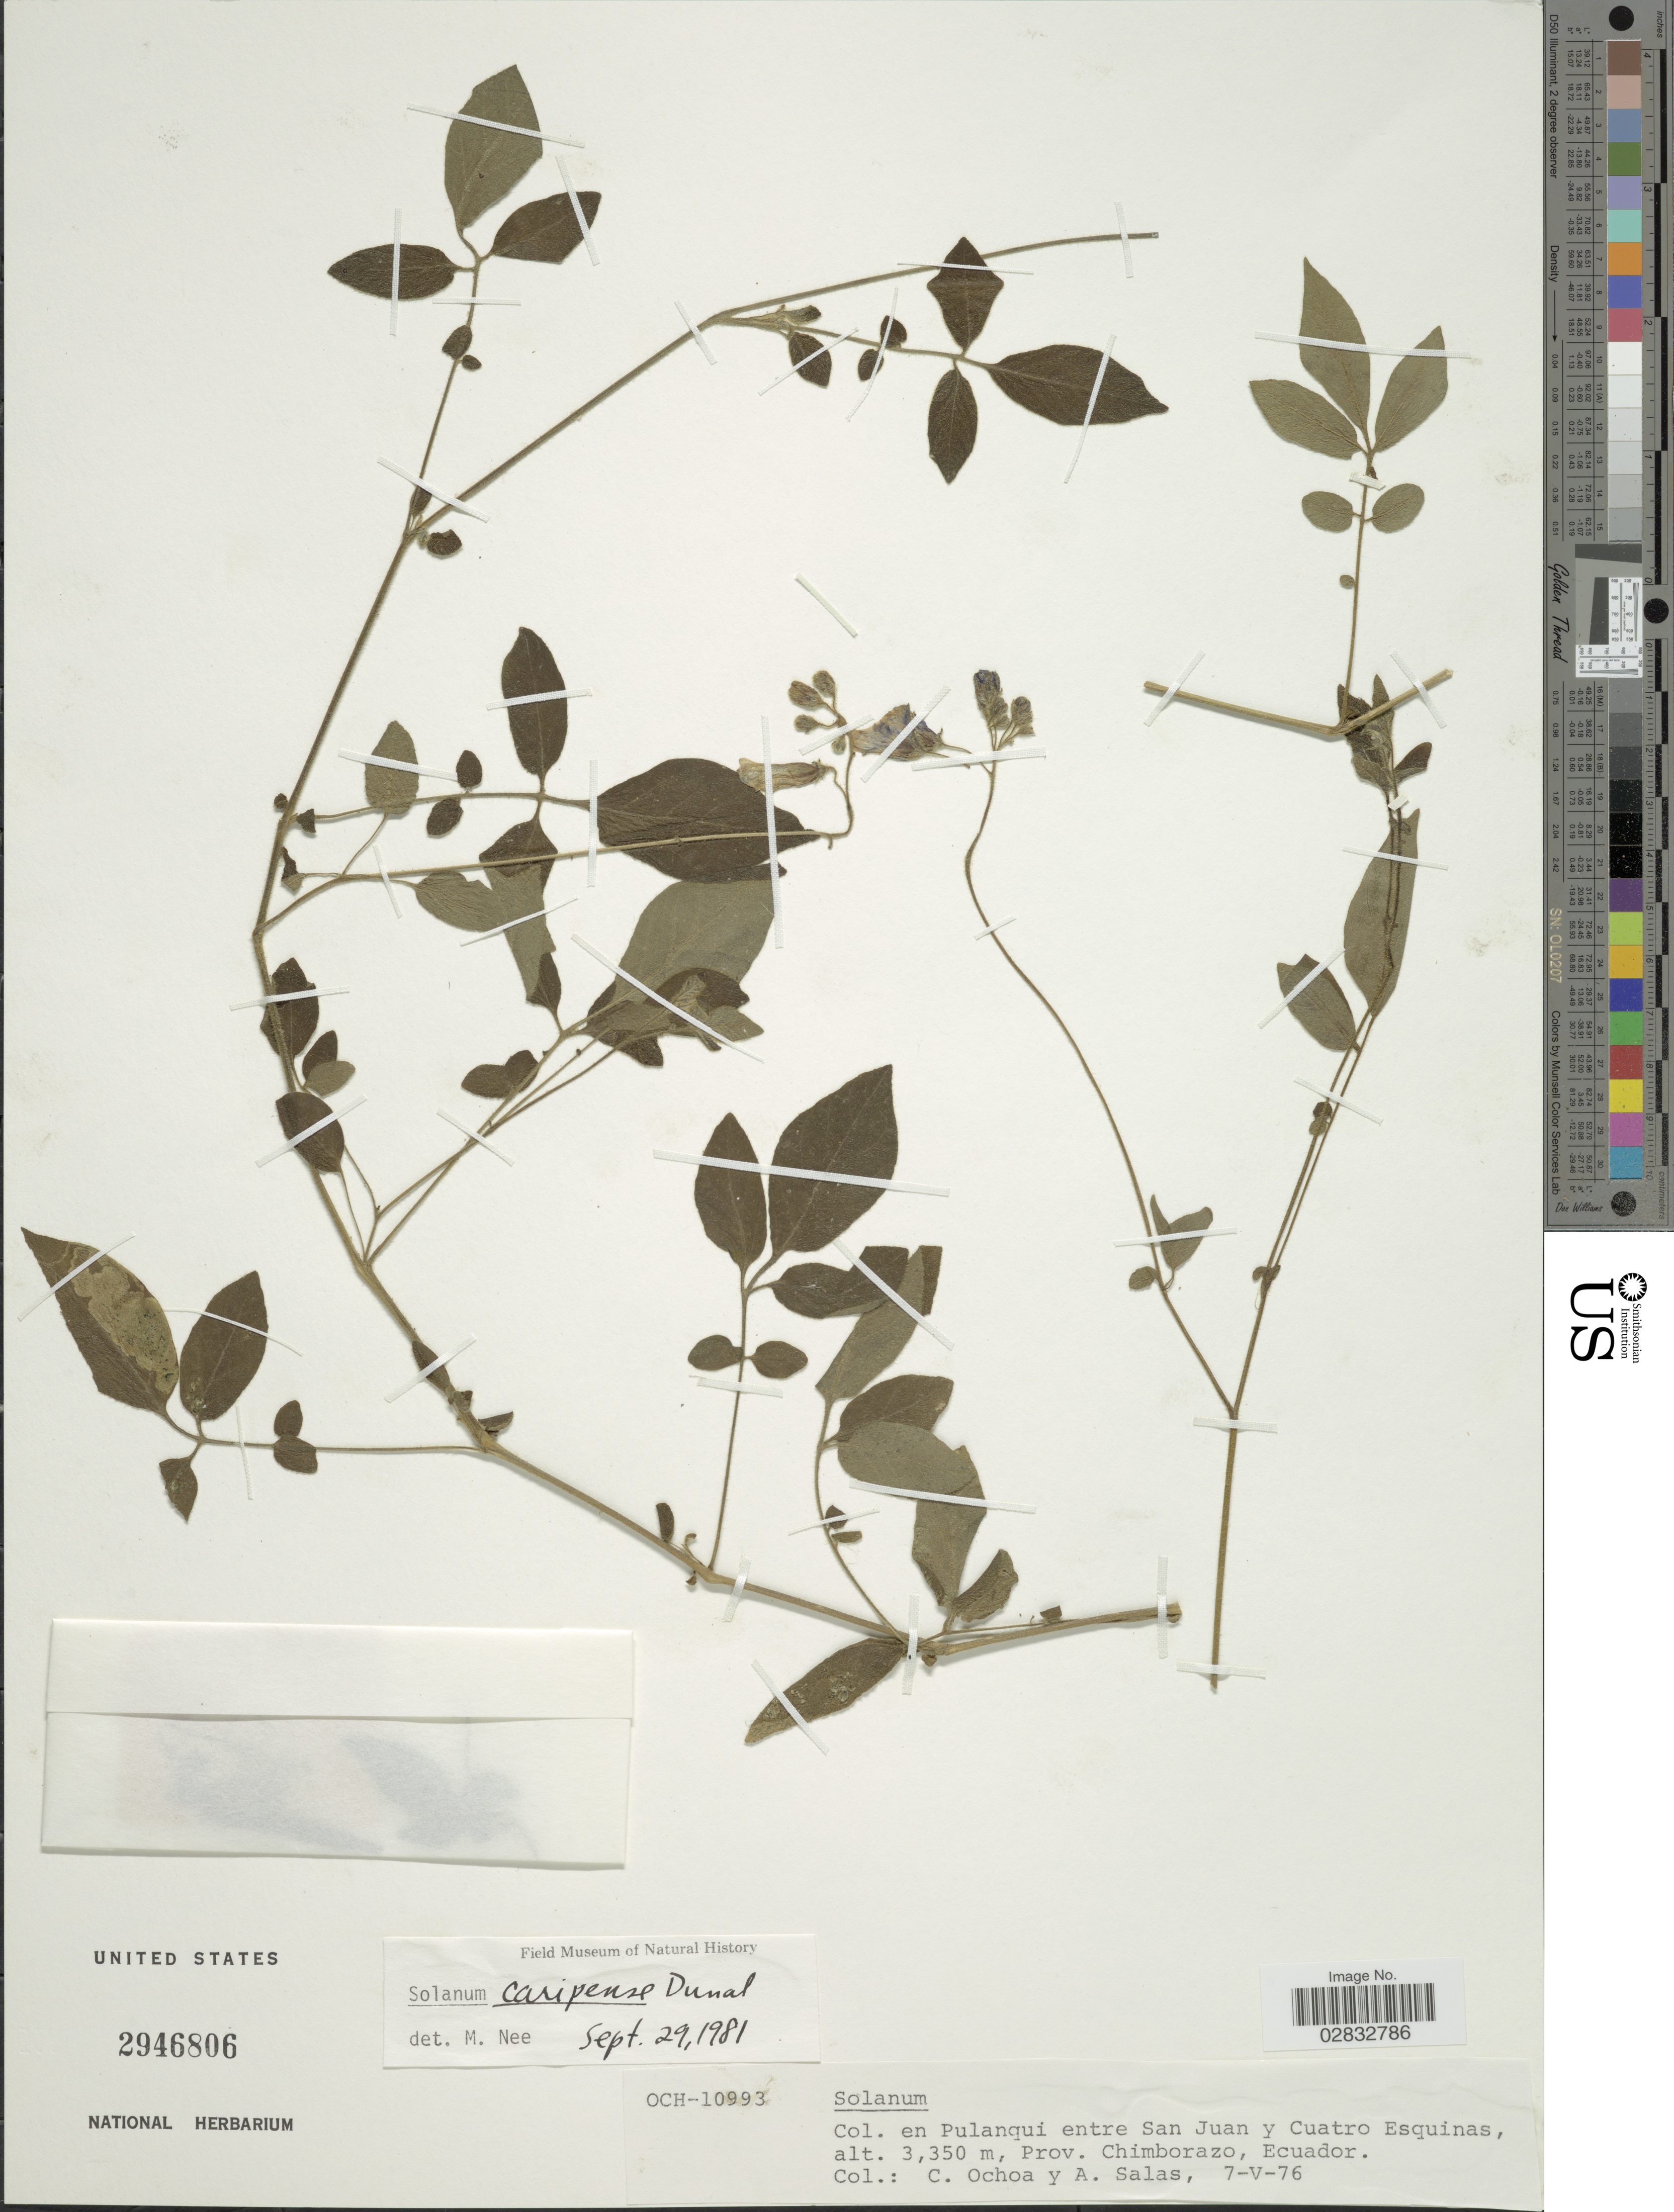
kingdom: Plantae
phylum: Tracheophyta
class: Magnoliopsida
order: Solanales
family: Solanaceae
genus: Solanum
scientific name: Solanum caripense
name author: Humb. & Bonpl. ex Dunal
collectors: C. Ochoa & A. Salas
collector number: OCH-10993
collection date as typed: Transcribed d/m/y: 7/5/76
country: Ecuador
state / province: Chimborazo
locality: Palanqui entre San Juan y Cuatro Esquinas.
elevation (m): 3350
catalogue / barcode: US 2946806